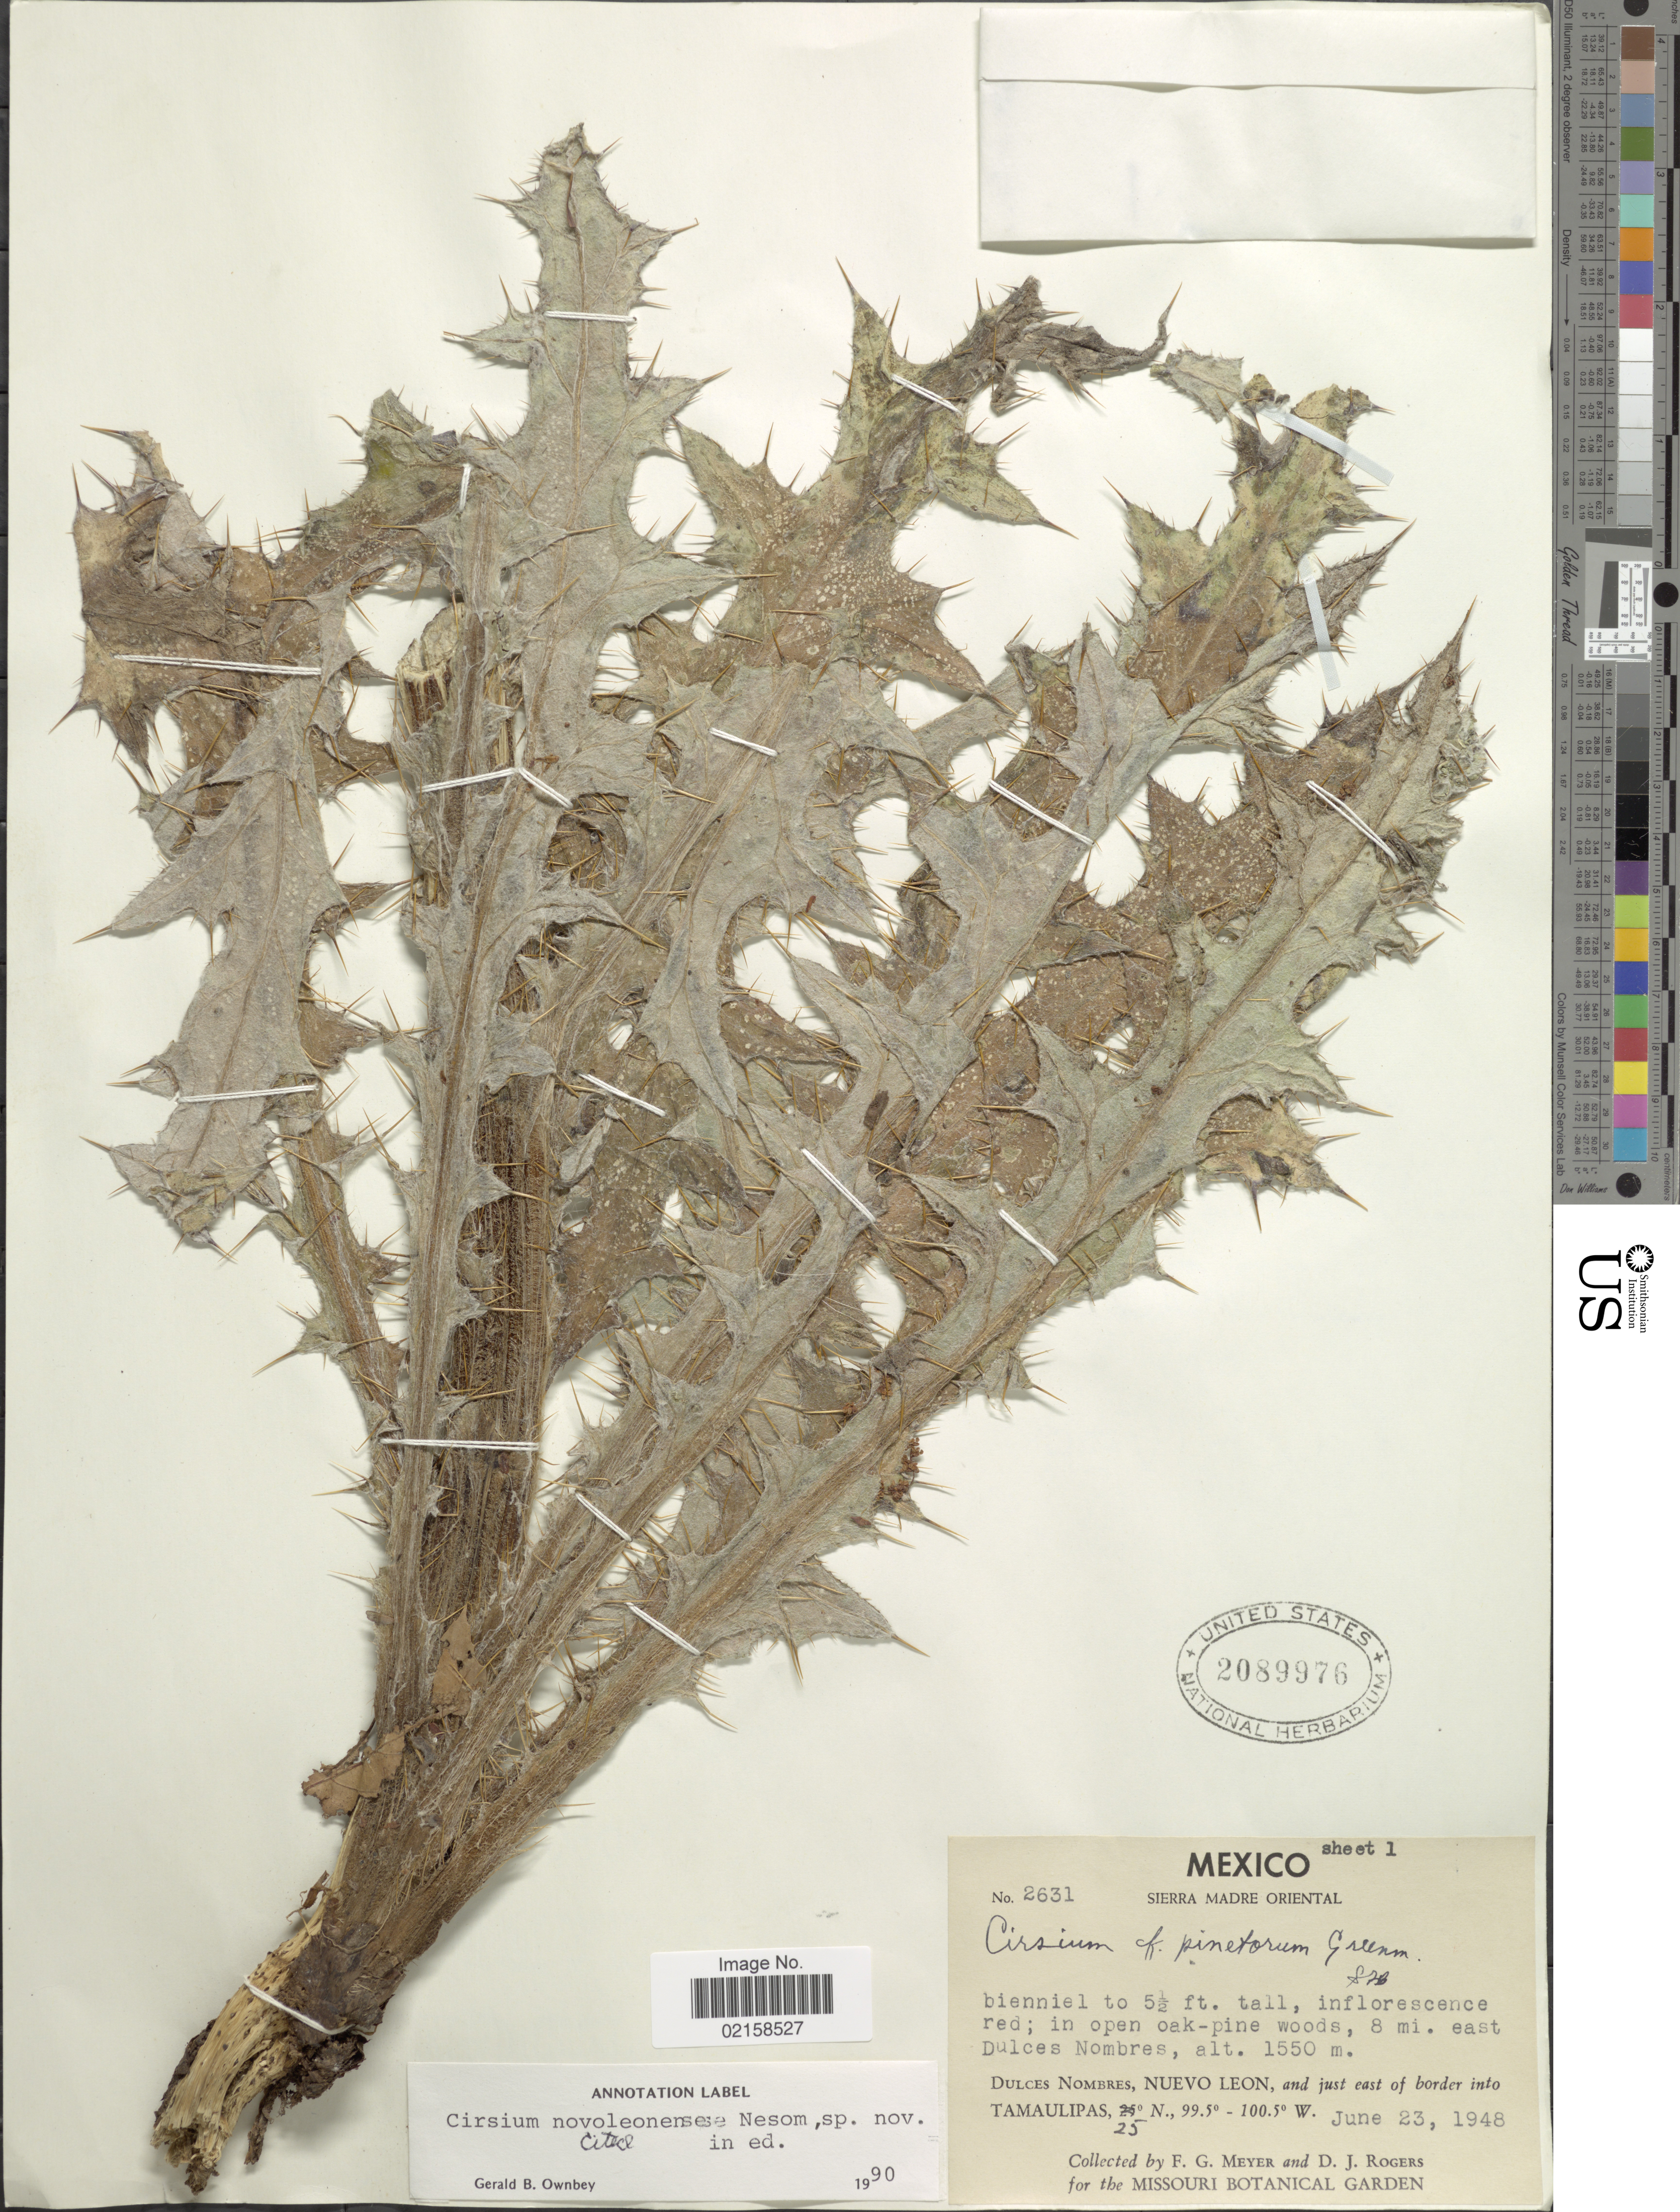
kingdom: Plantae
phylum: Tracheophyta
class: Magnoliopsida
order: Asterales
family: Asteraceae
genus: Cirsium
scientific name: Cirsium novoleonensis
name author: G.L. Nesom & García-Mor.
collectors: F. G. Meyer & D. J. Rogers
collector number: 2631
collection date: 1948-06-23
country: Mexico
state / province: Nuevo León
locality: In open oak-pine woods, 8 mi. east Dulces Nombres, Dulces Nombres, and just east of border into Tamaulipas.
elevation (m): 1550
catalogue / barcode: US 2089976